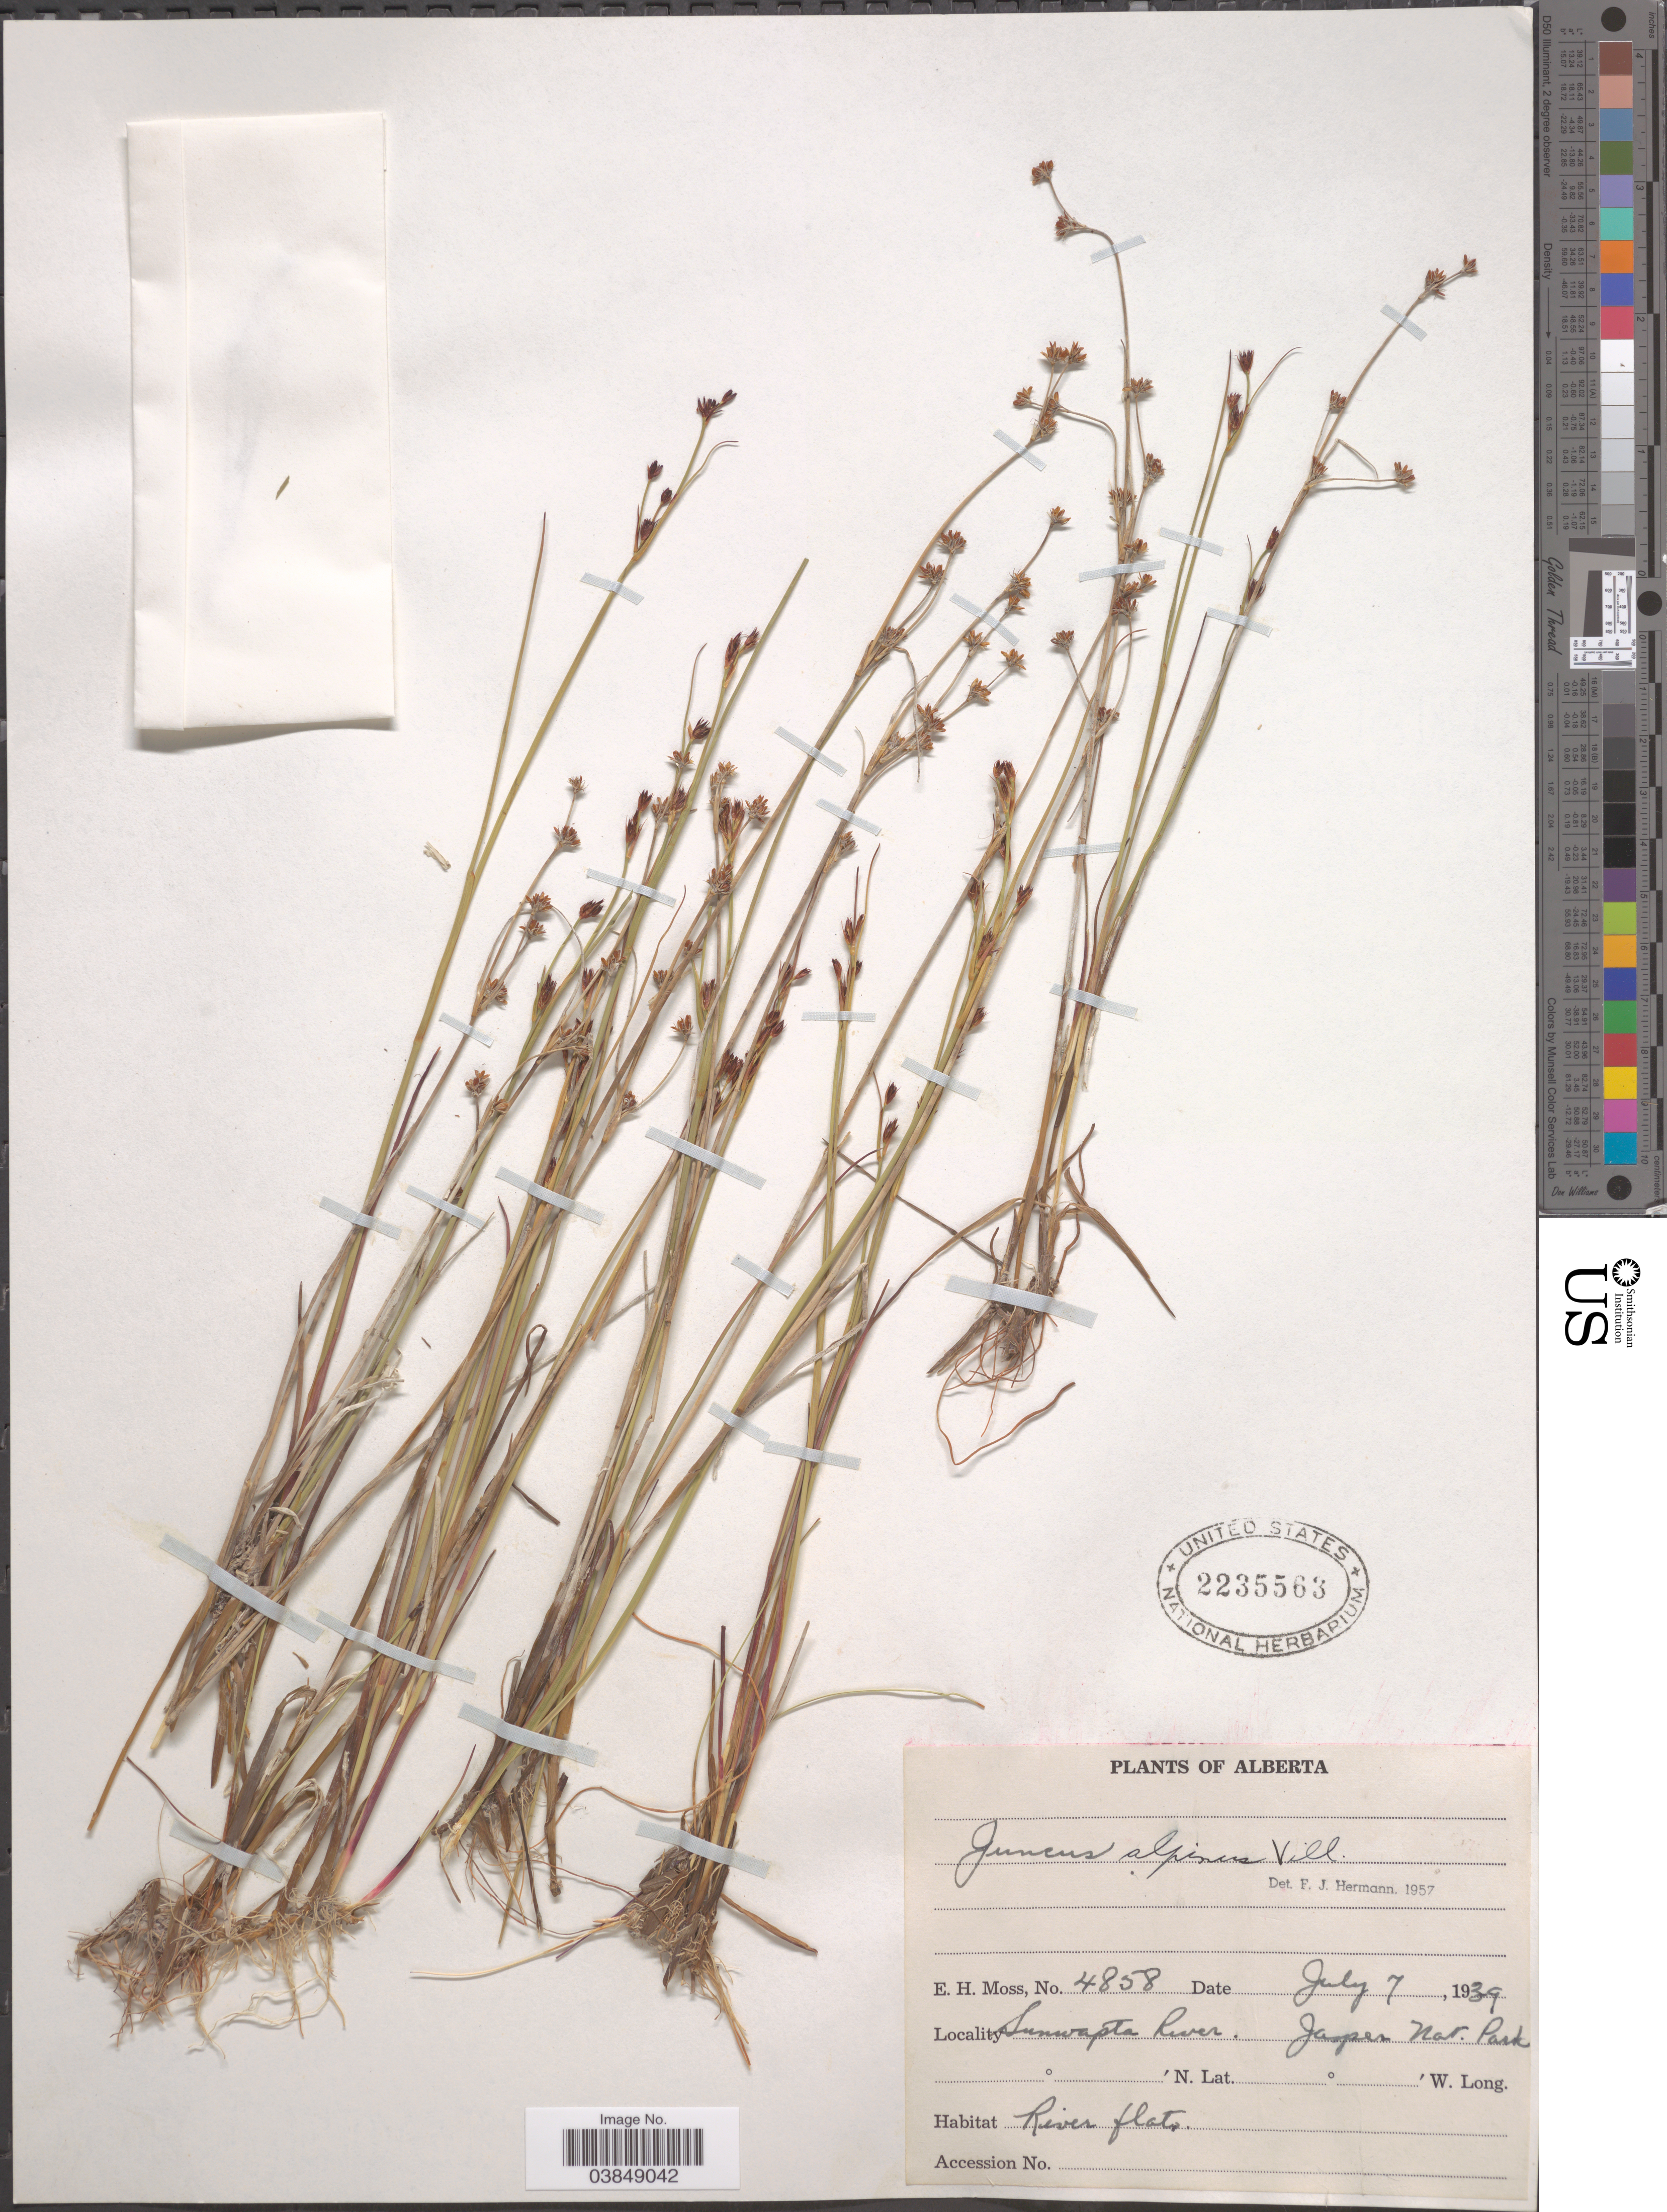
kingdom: Plantae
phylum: Tracheophyta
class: Liliopsida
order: Poales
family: Juncaceae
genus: Juncus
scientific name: Juncus alpinus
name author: Vill.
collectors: E. Moss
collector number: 4858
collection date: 1939-07-07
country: Canada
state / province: Alberta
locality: Sunwapta River. Jasper Nat. Park. River flats.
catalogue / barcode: US 2235563